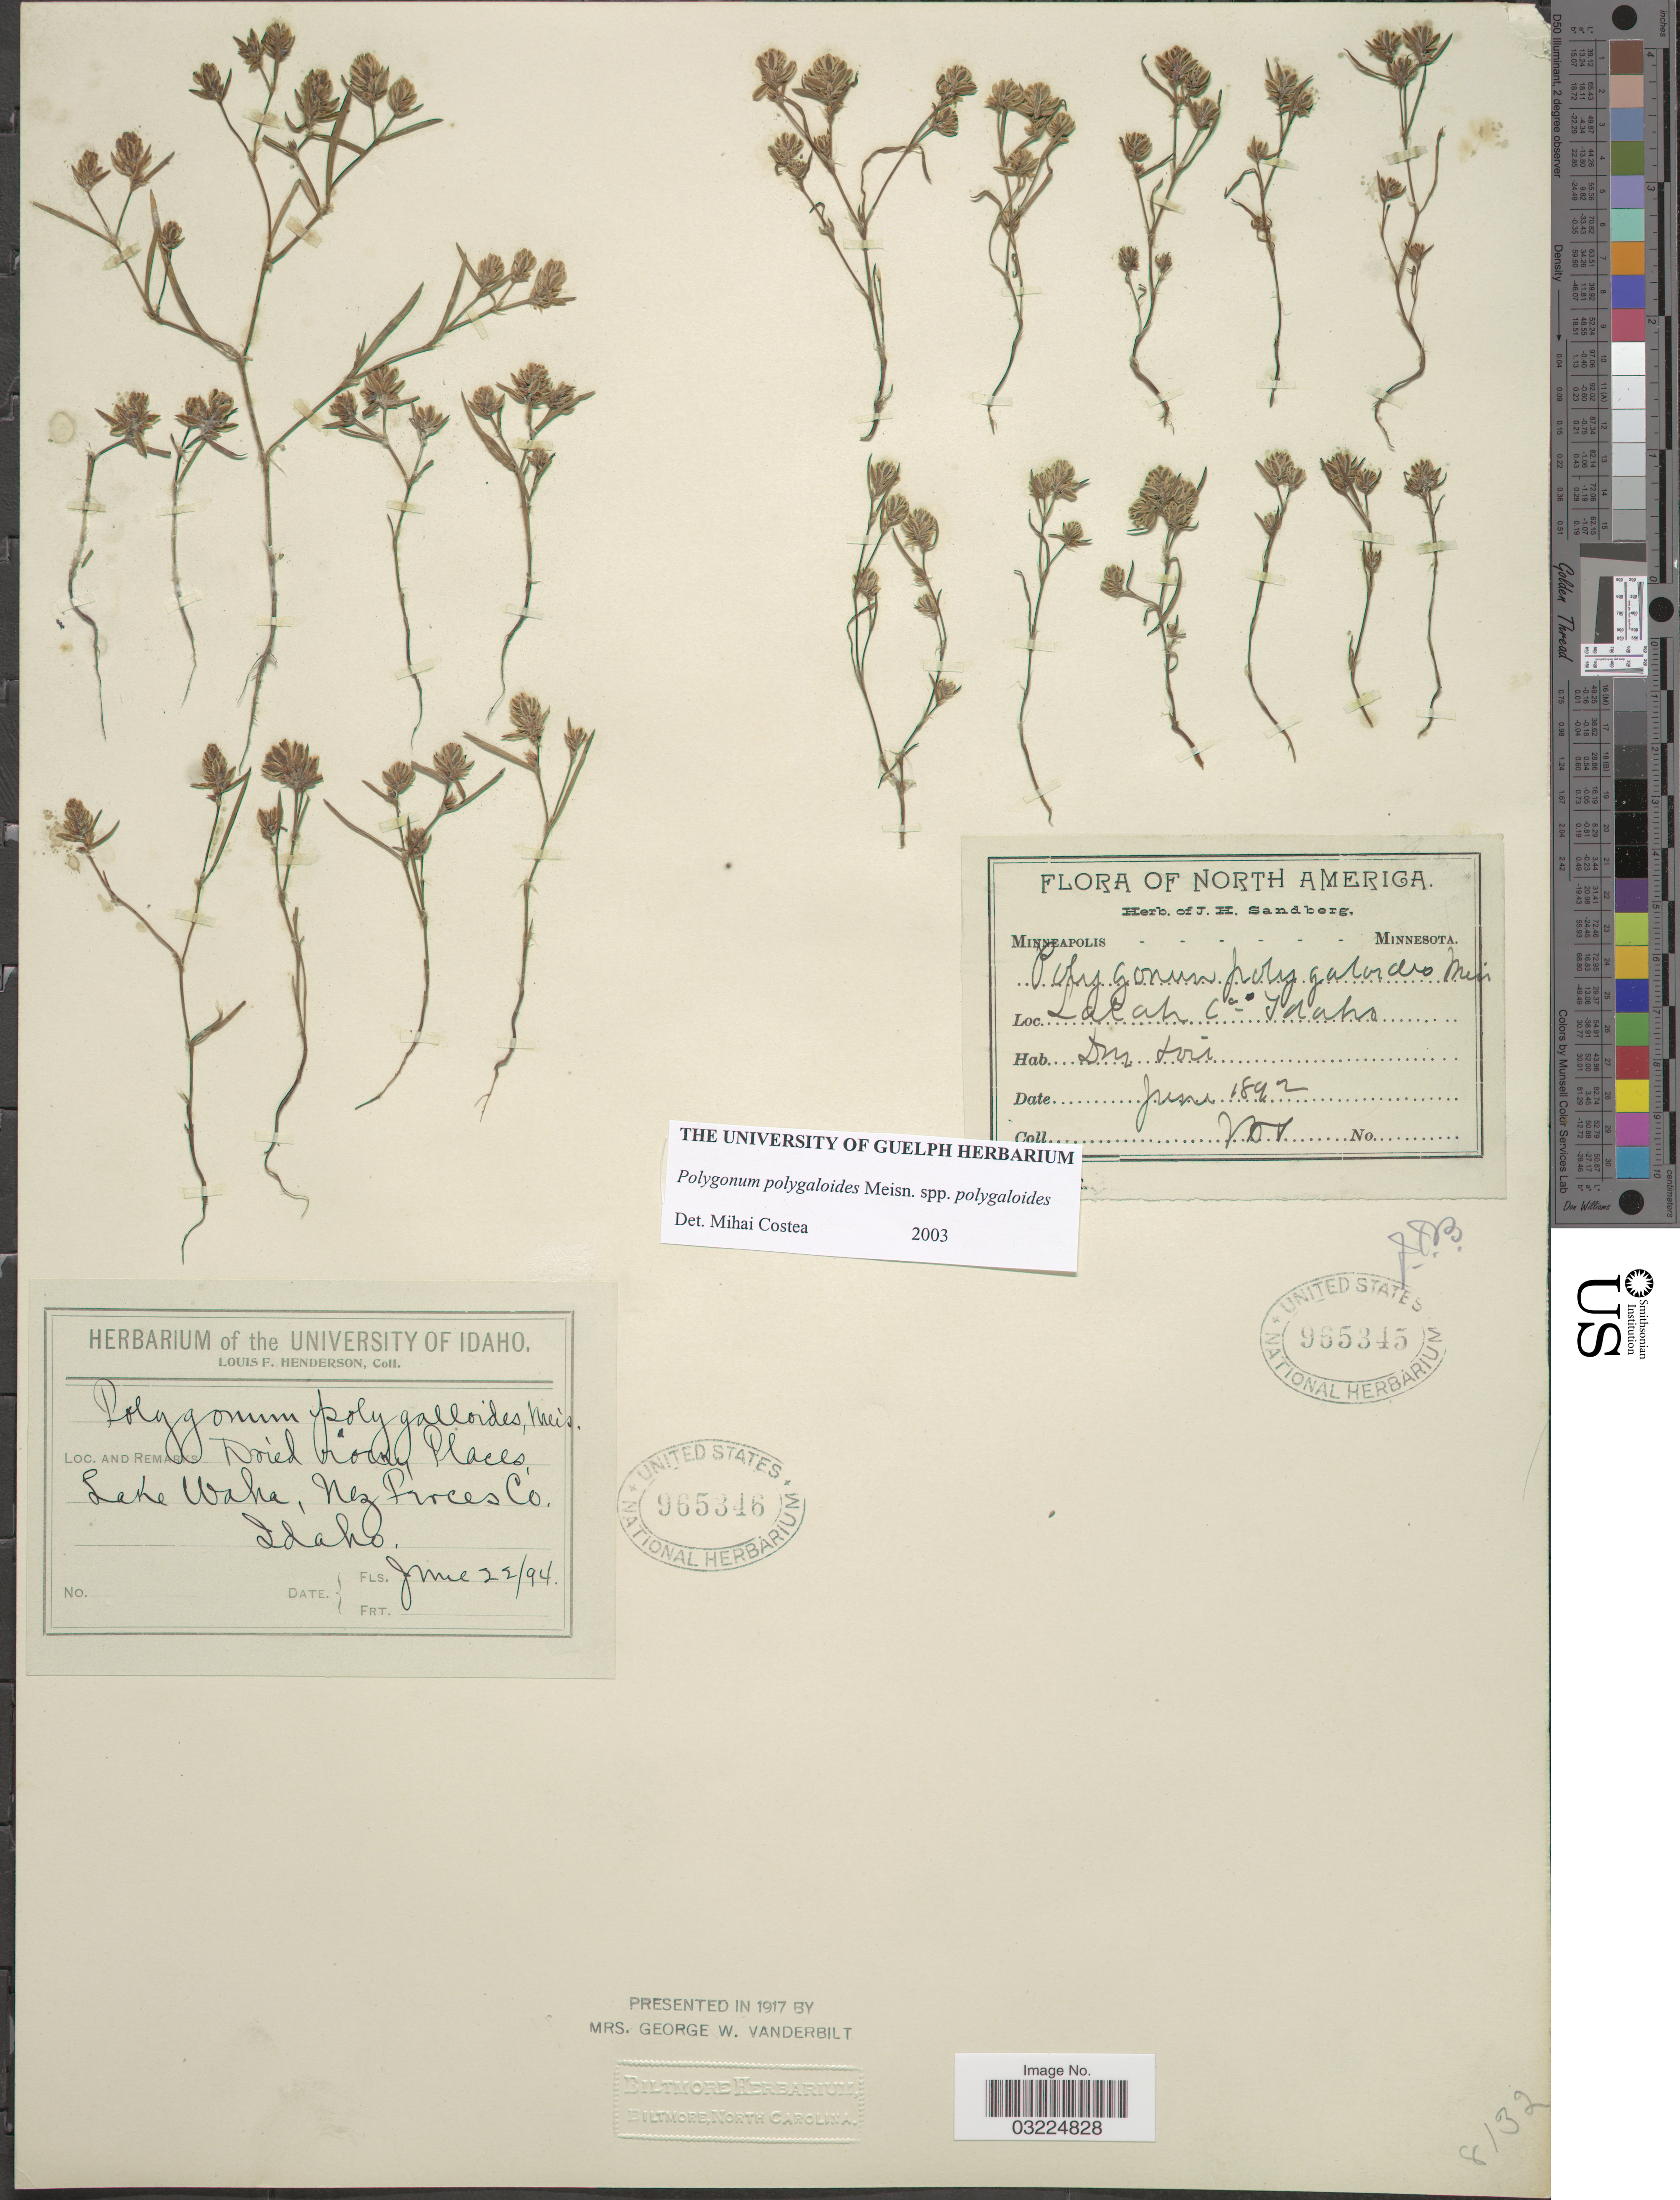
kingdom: Plantae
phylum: Tracheophyta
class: Magnoliopsida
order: Caryophyllales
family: Polygonaceae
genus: Polygonum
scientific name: Polygonum polygaloides subsp. polygaloides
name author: Meisn.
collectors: J. H. Sandberg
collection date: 1892-06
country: United States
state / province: Idaho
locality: Latah Co.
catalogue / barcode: US 965345-2